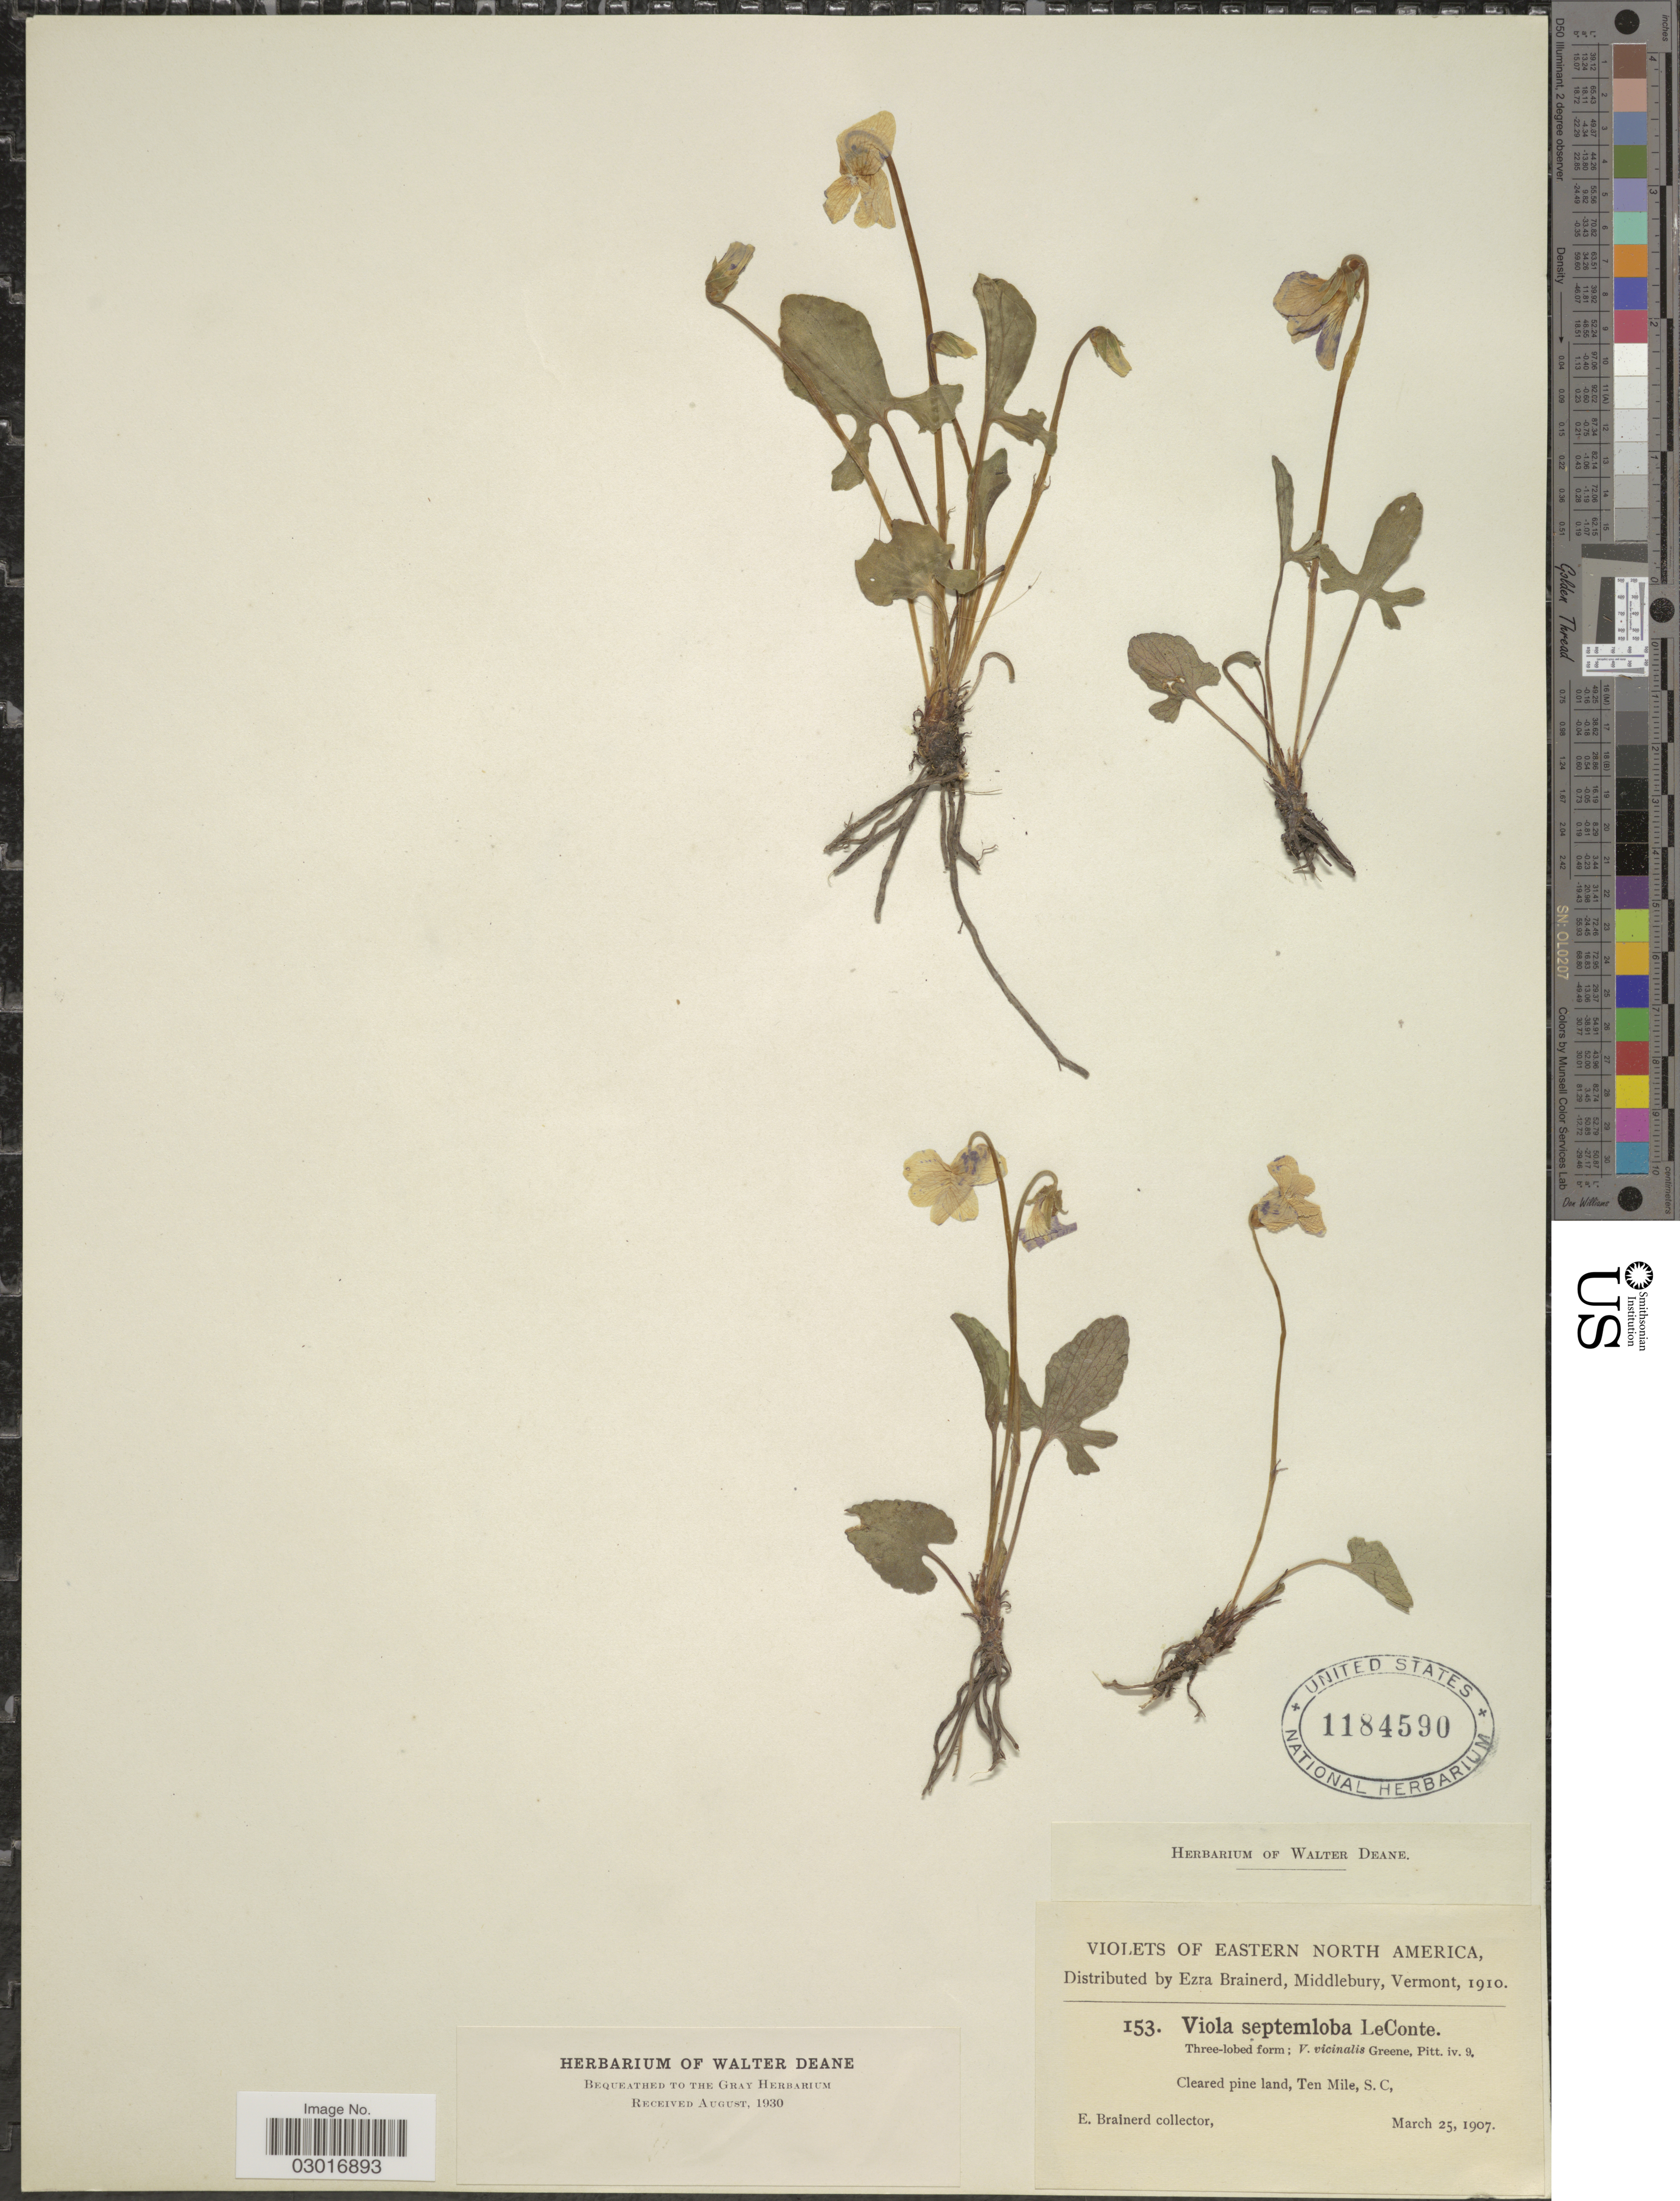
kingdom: Plantae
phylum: Tracheophyta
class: Magnoliopsida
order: Malpighiales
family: Violaceae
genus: Viola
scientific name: Viola septemloba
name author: LeConte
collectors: E. Brainerd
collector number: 153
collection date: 1907-03-25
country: United States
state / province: South Carolina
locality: Eastern North America, Ten Mile.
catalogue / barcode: US 1184590